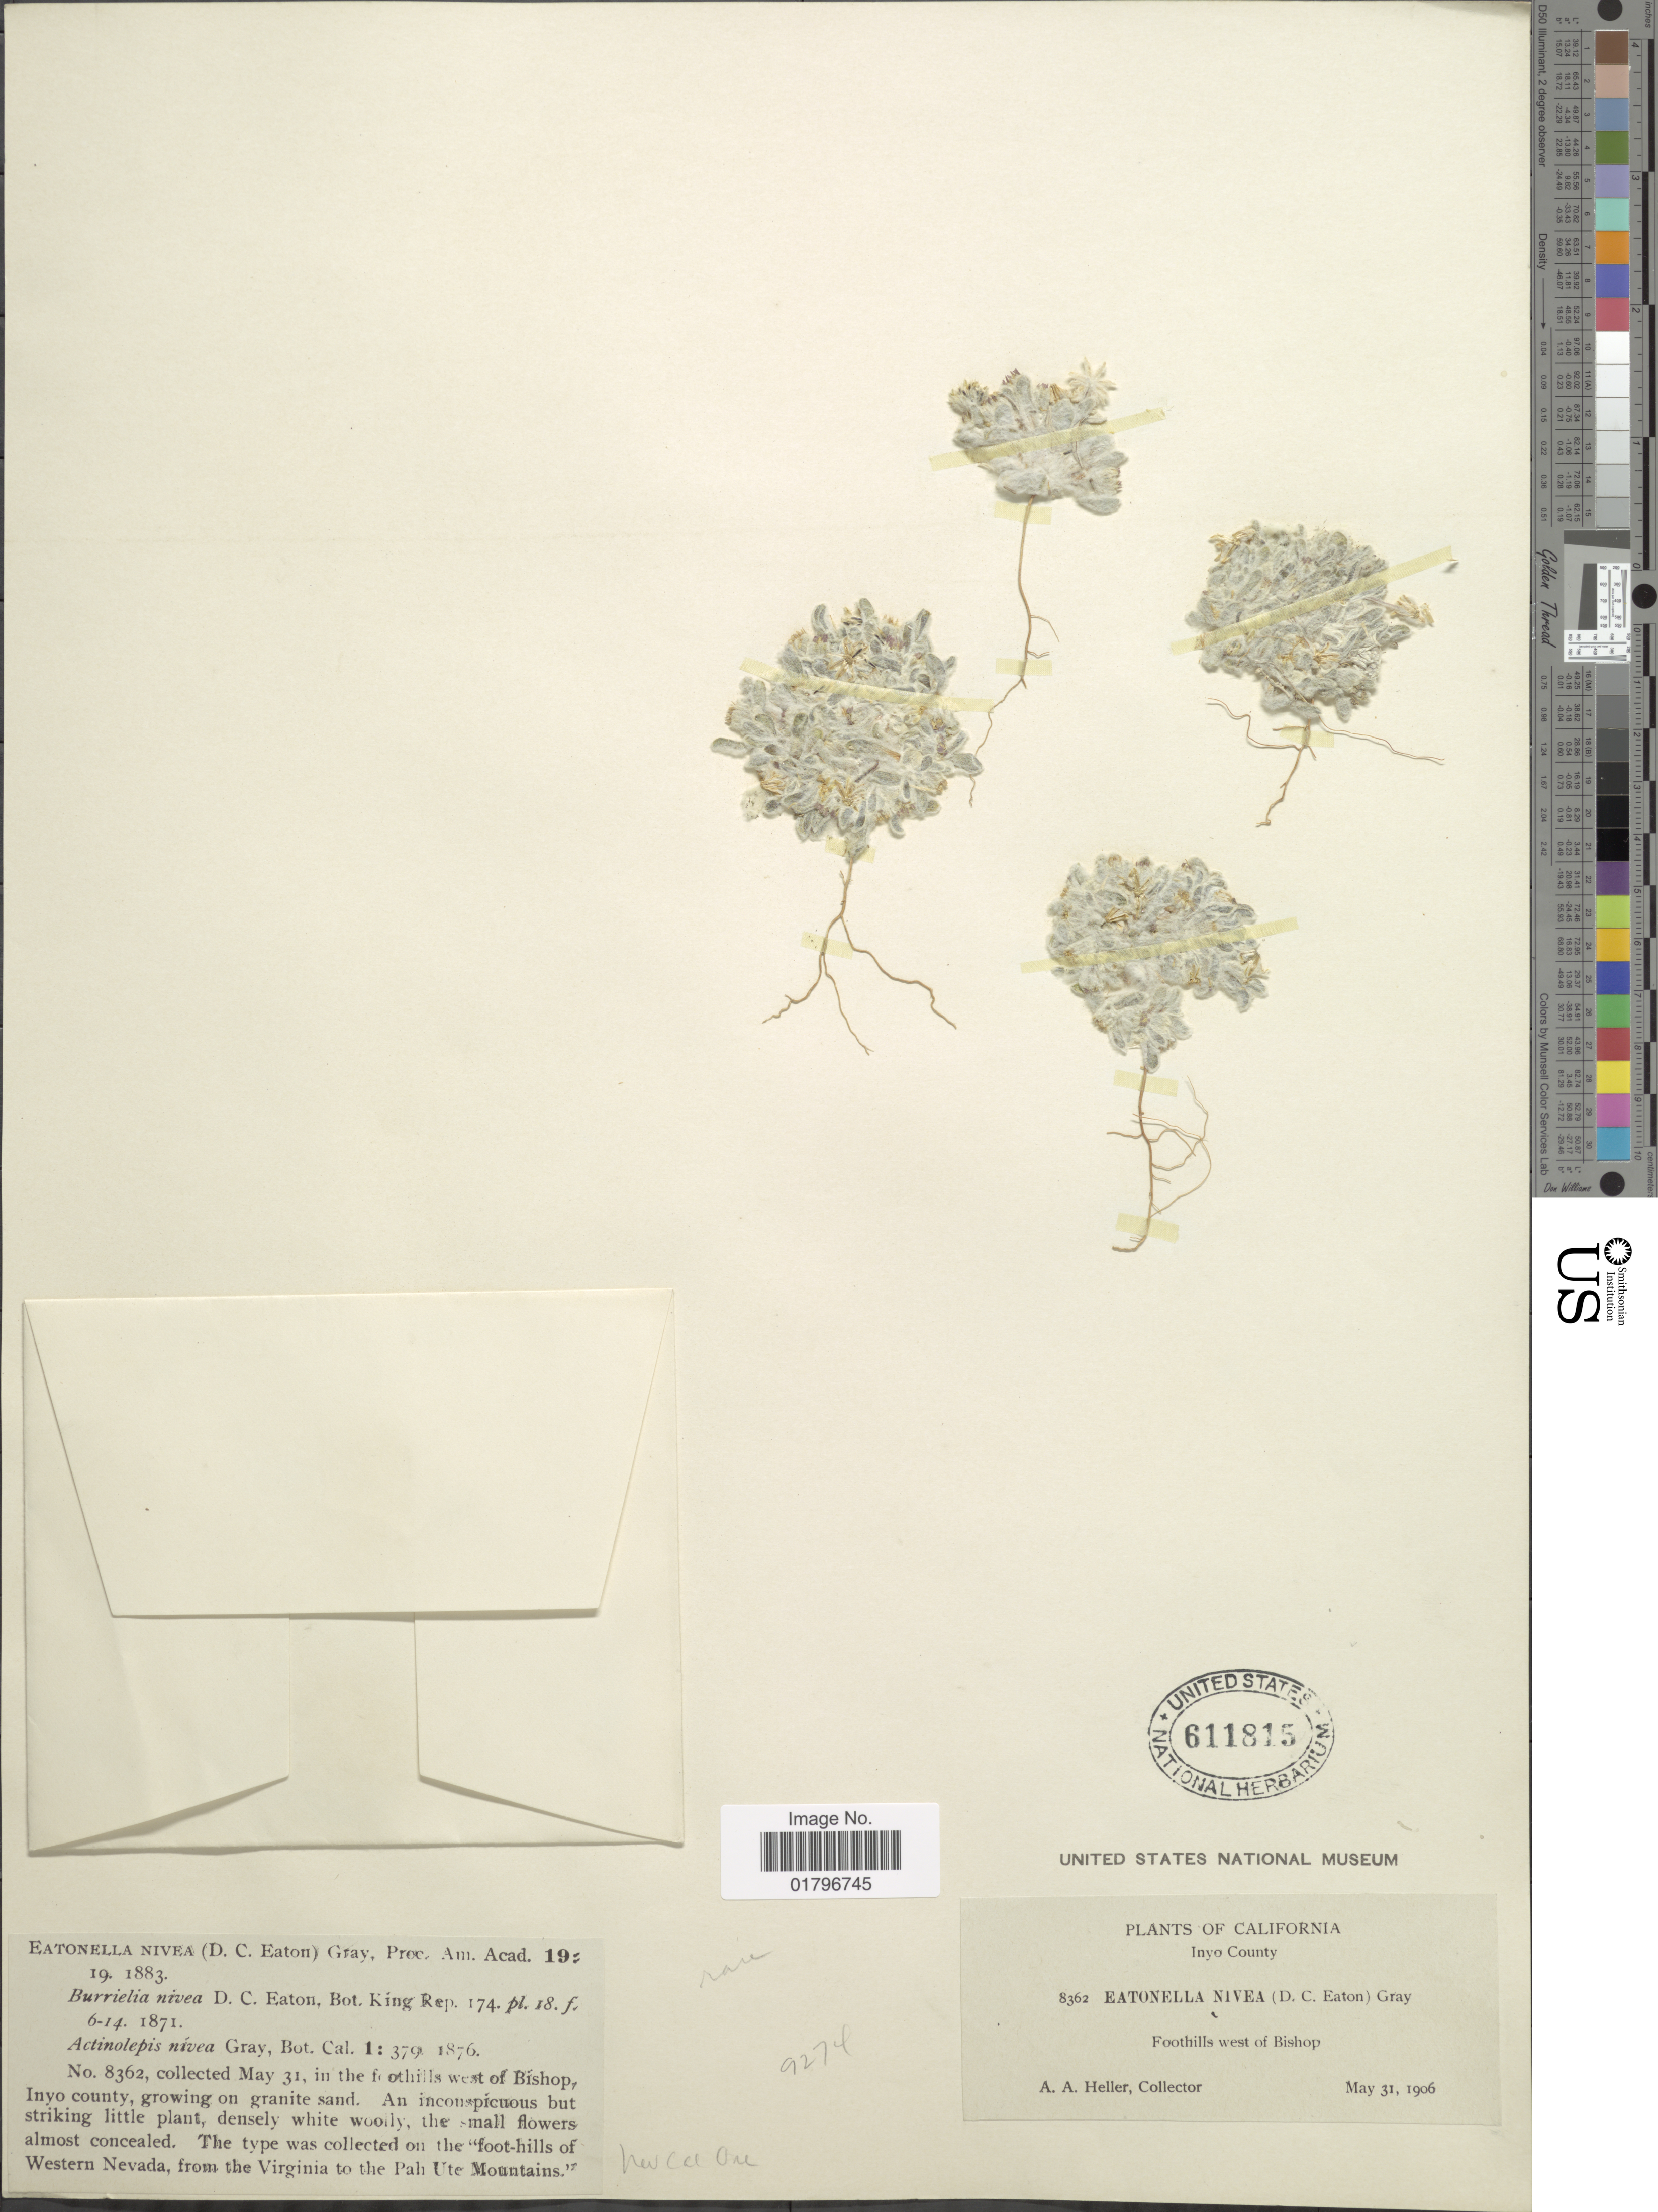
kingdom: Plantae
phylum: Tracheophyta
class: Magnoliopsida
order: Asterales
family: Asteraceae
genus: Eatonella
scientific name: Eatonella nivea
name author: (D.C. Eaton) A. Gray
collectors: A. A. Heller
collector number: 8362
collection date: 1906-05-31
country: United States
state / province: California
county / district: Inyo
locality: Inyo County. Foothills west of Bishop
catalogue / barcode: US 611815